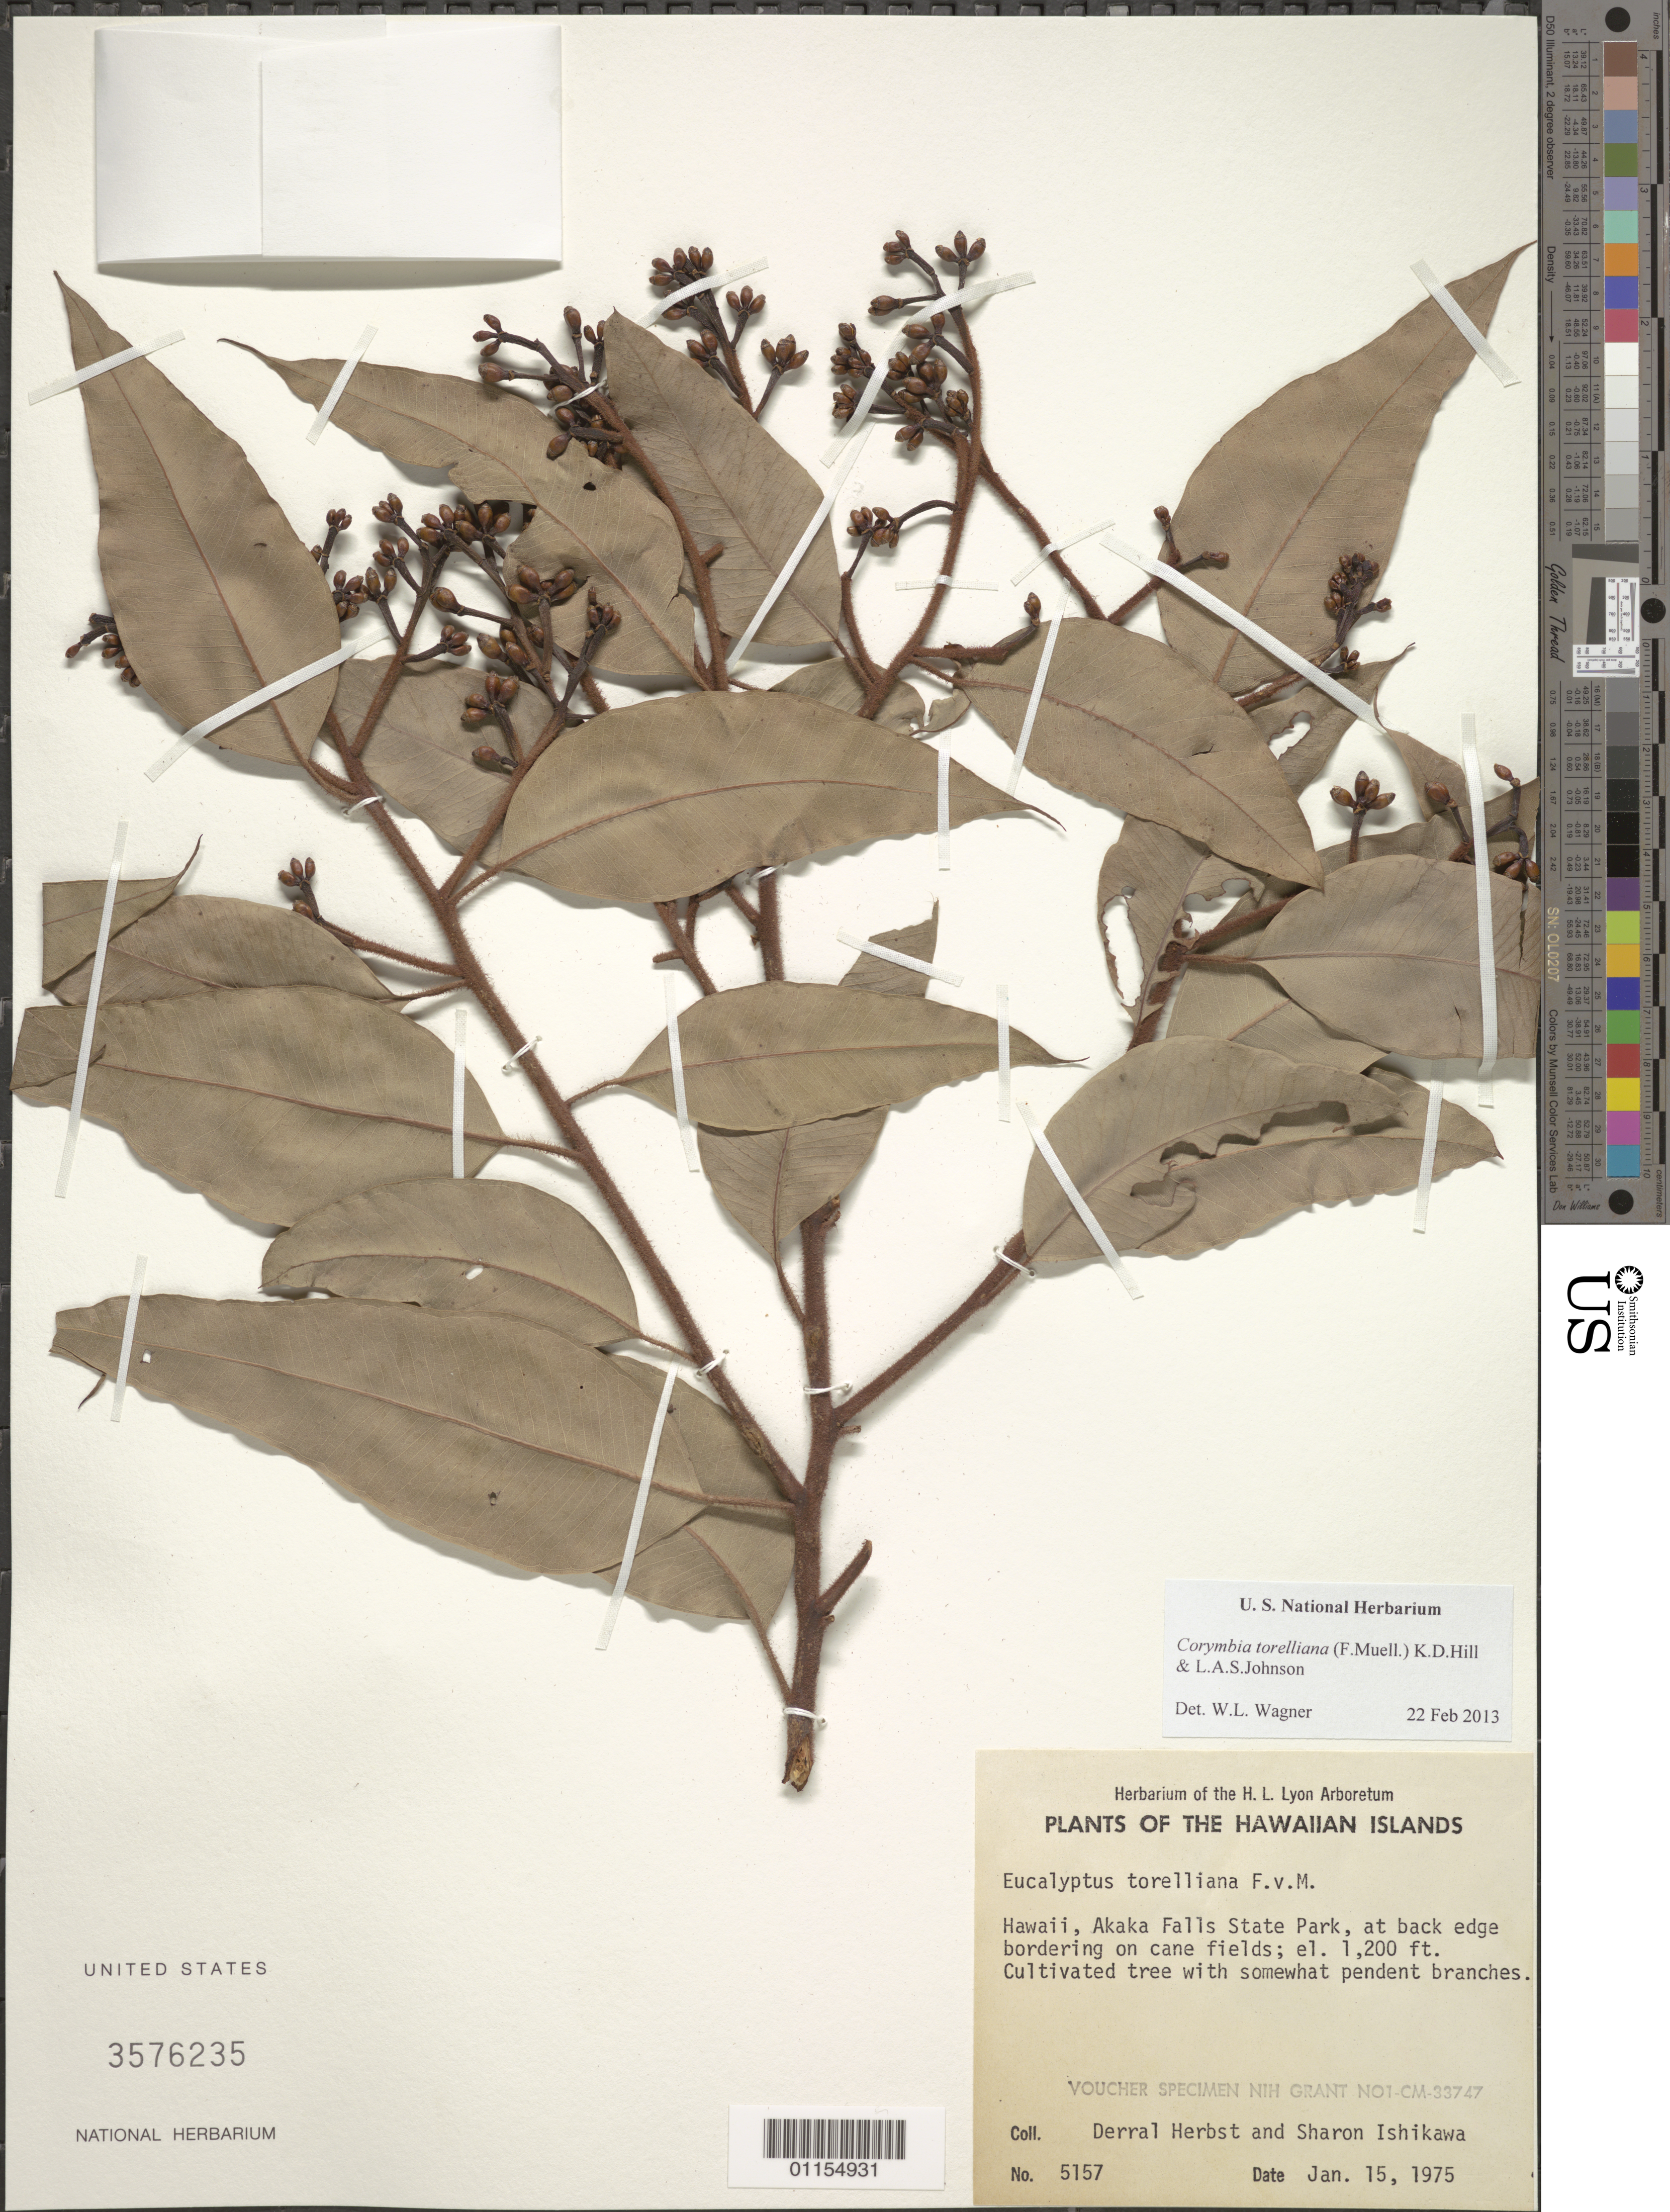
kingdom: Plantae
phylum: Tracheophyta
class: Magnoliopsida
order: Myrtales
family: Myrtaceae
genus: Corymbia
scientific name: Corymbia torelliana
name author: (F. Muell.) K.D. Hill & L.A.S. Johnson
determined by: Wagner, W. L., (BOT), Smithsonian Institution - National Museum of Natural History (UNITED STATES)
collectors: D. R. Herbst & S. Ishikawa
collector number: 5157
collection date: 1975-01-15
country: United States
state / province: Hawaii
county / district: Hawaii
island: Hawaii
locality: Akaka Falls State Park, at back edge bording on cane fields.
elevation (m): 366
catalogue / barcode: US 3576235